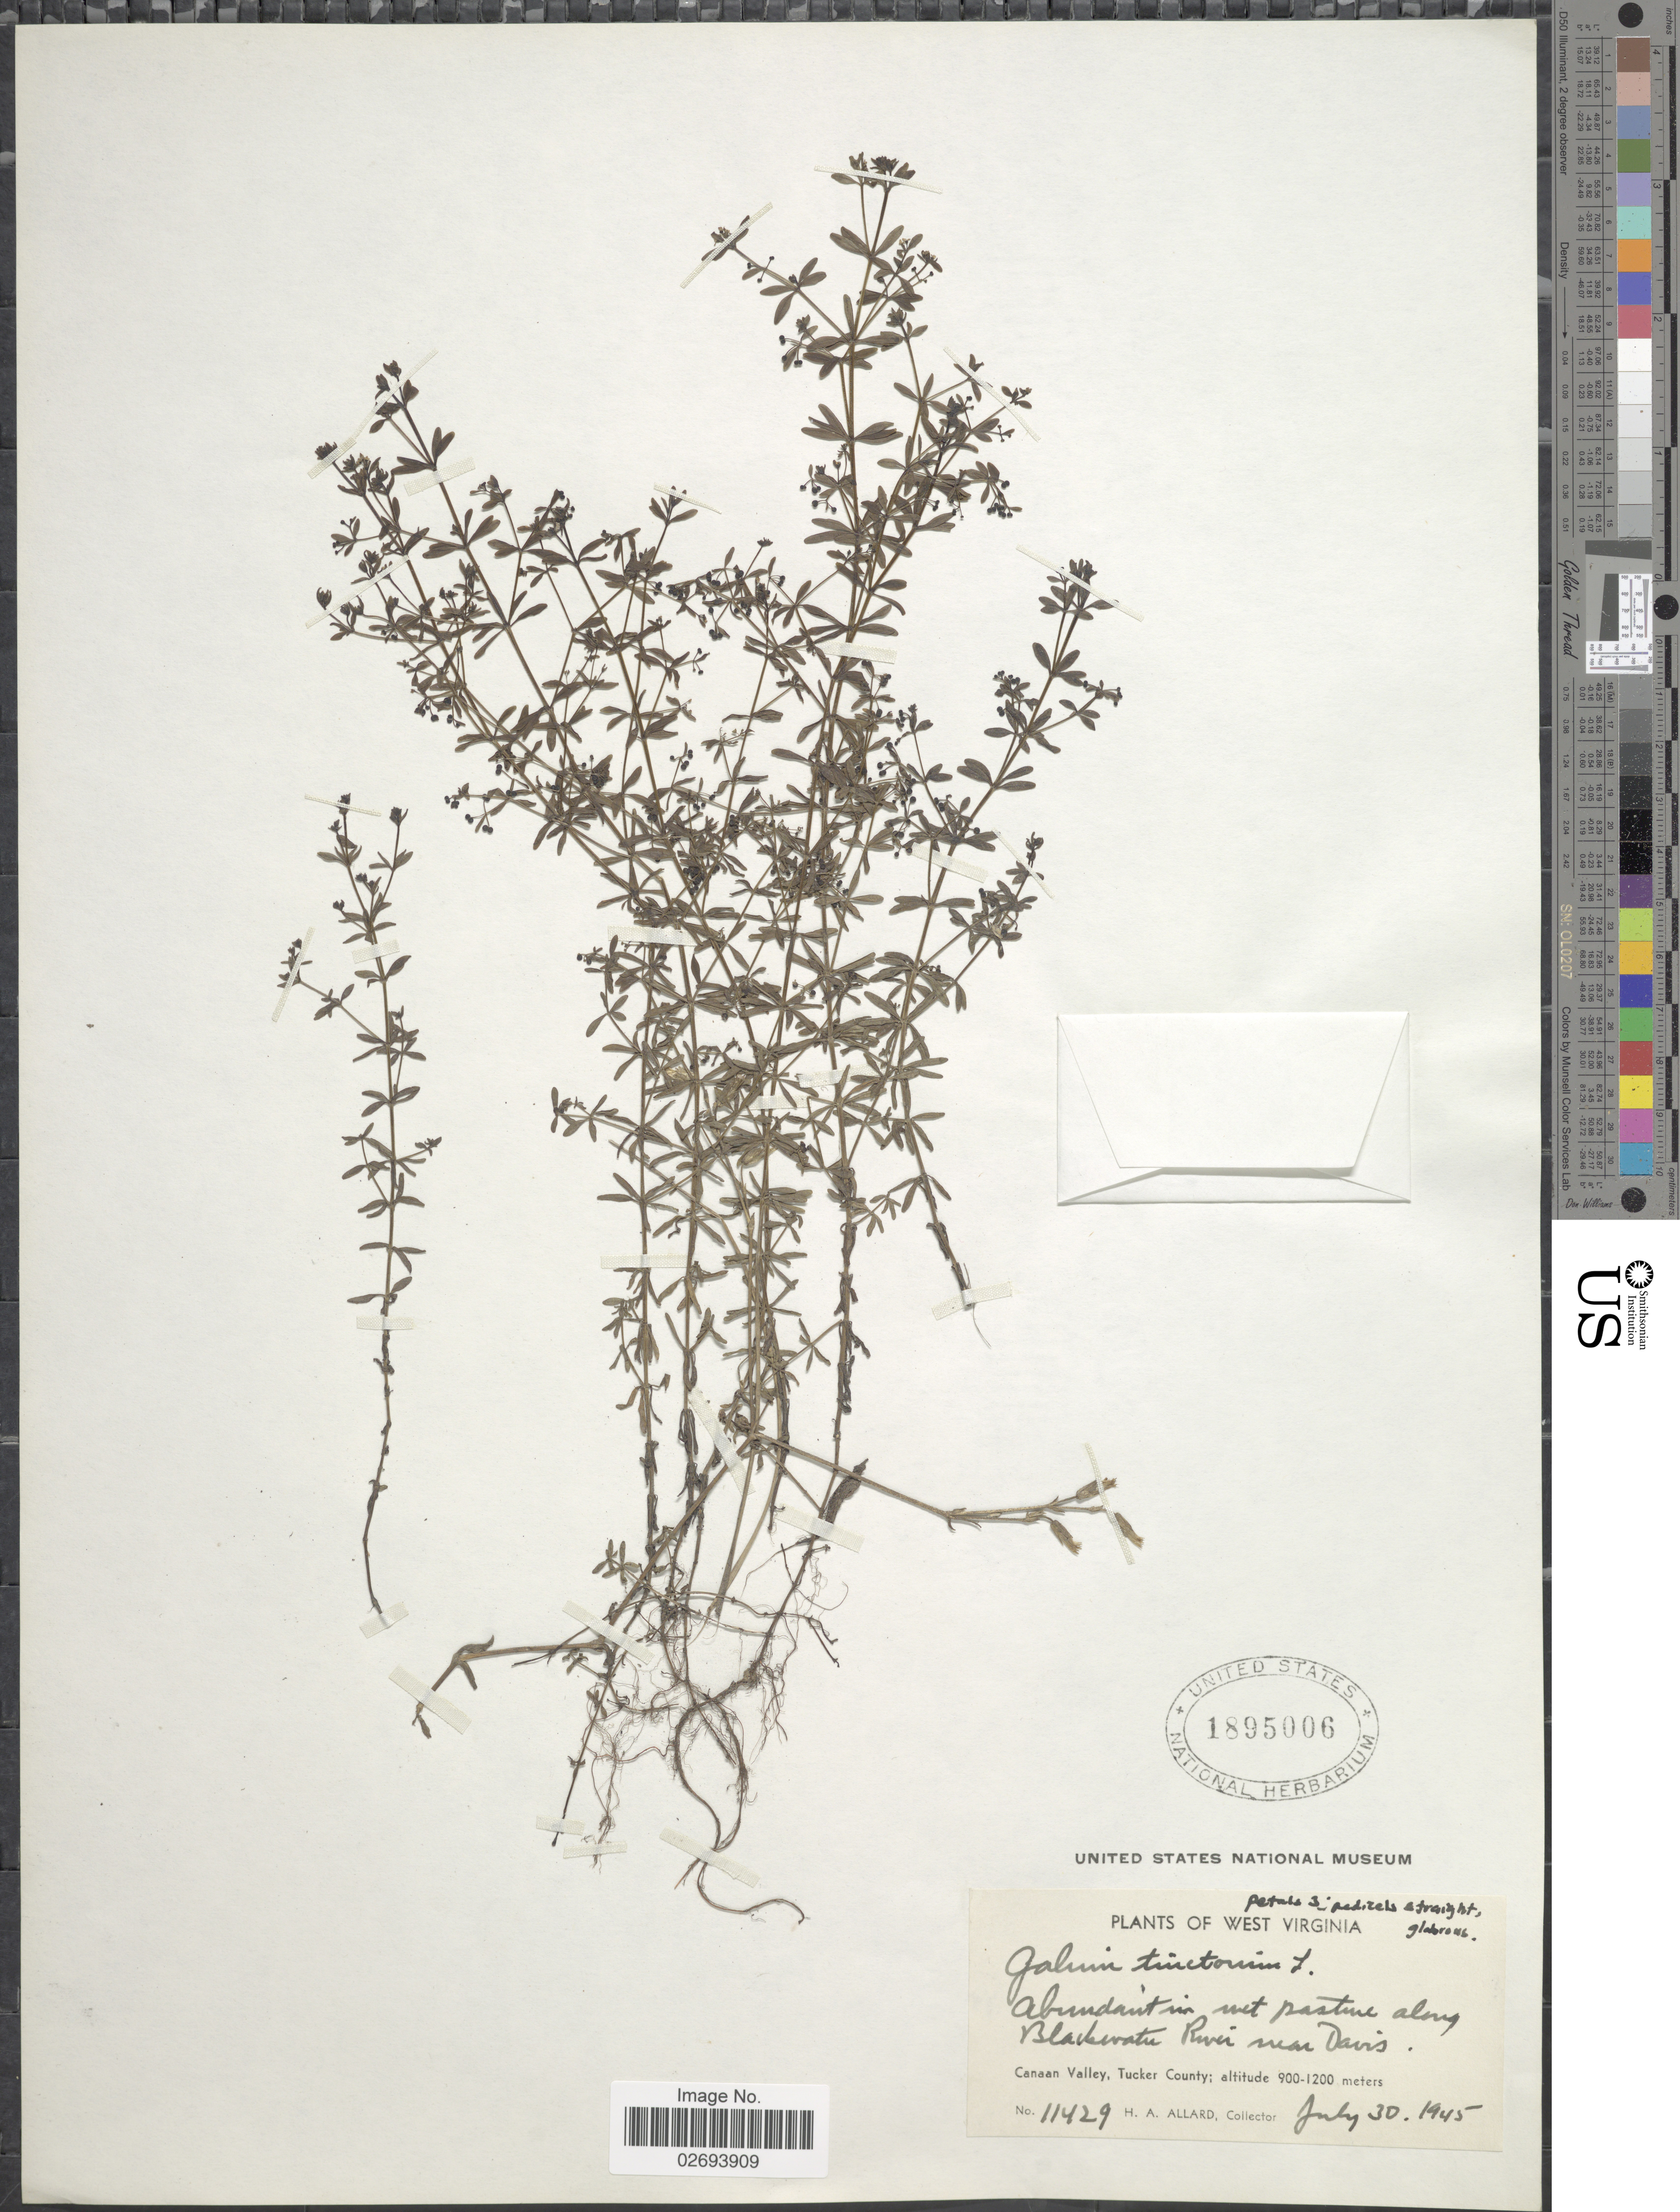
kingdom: Plantae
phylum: Tracheophyta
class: Magnoliopsida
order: Gentianales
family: Rubiaceae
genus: Galium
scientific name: Galium tinctorium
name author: (L.) Scop.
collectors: H. A. Allard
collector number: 11429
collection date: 1945-07-30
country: United States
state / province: West Virginia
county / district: Tucker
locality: Abundant in wet pasture along Blackwater River near Davis. Canaan Valley, Tucker County.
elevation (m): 900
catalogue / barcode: US 1895006